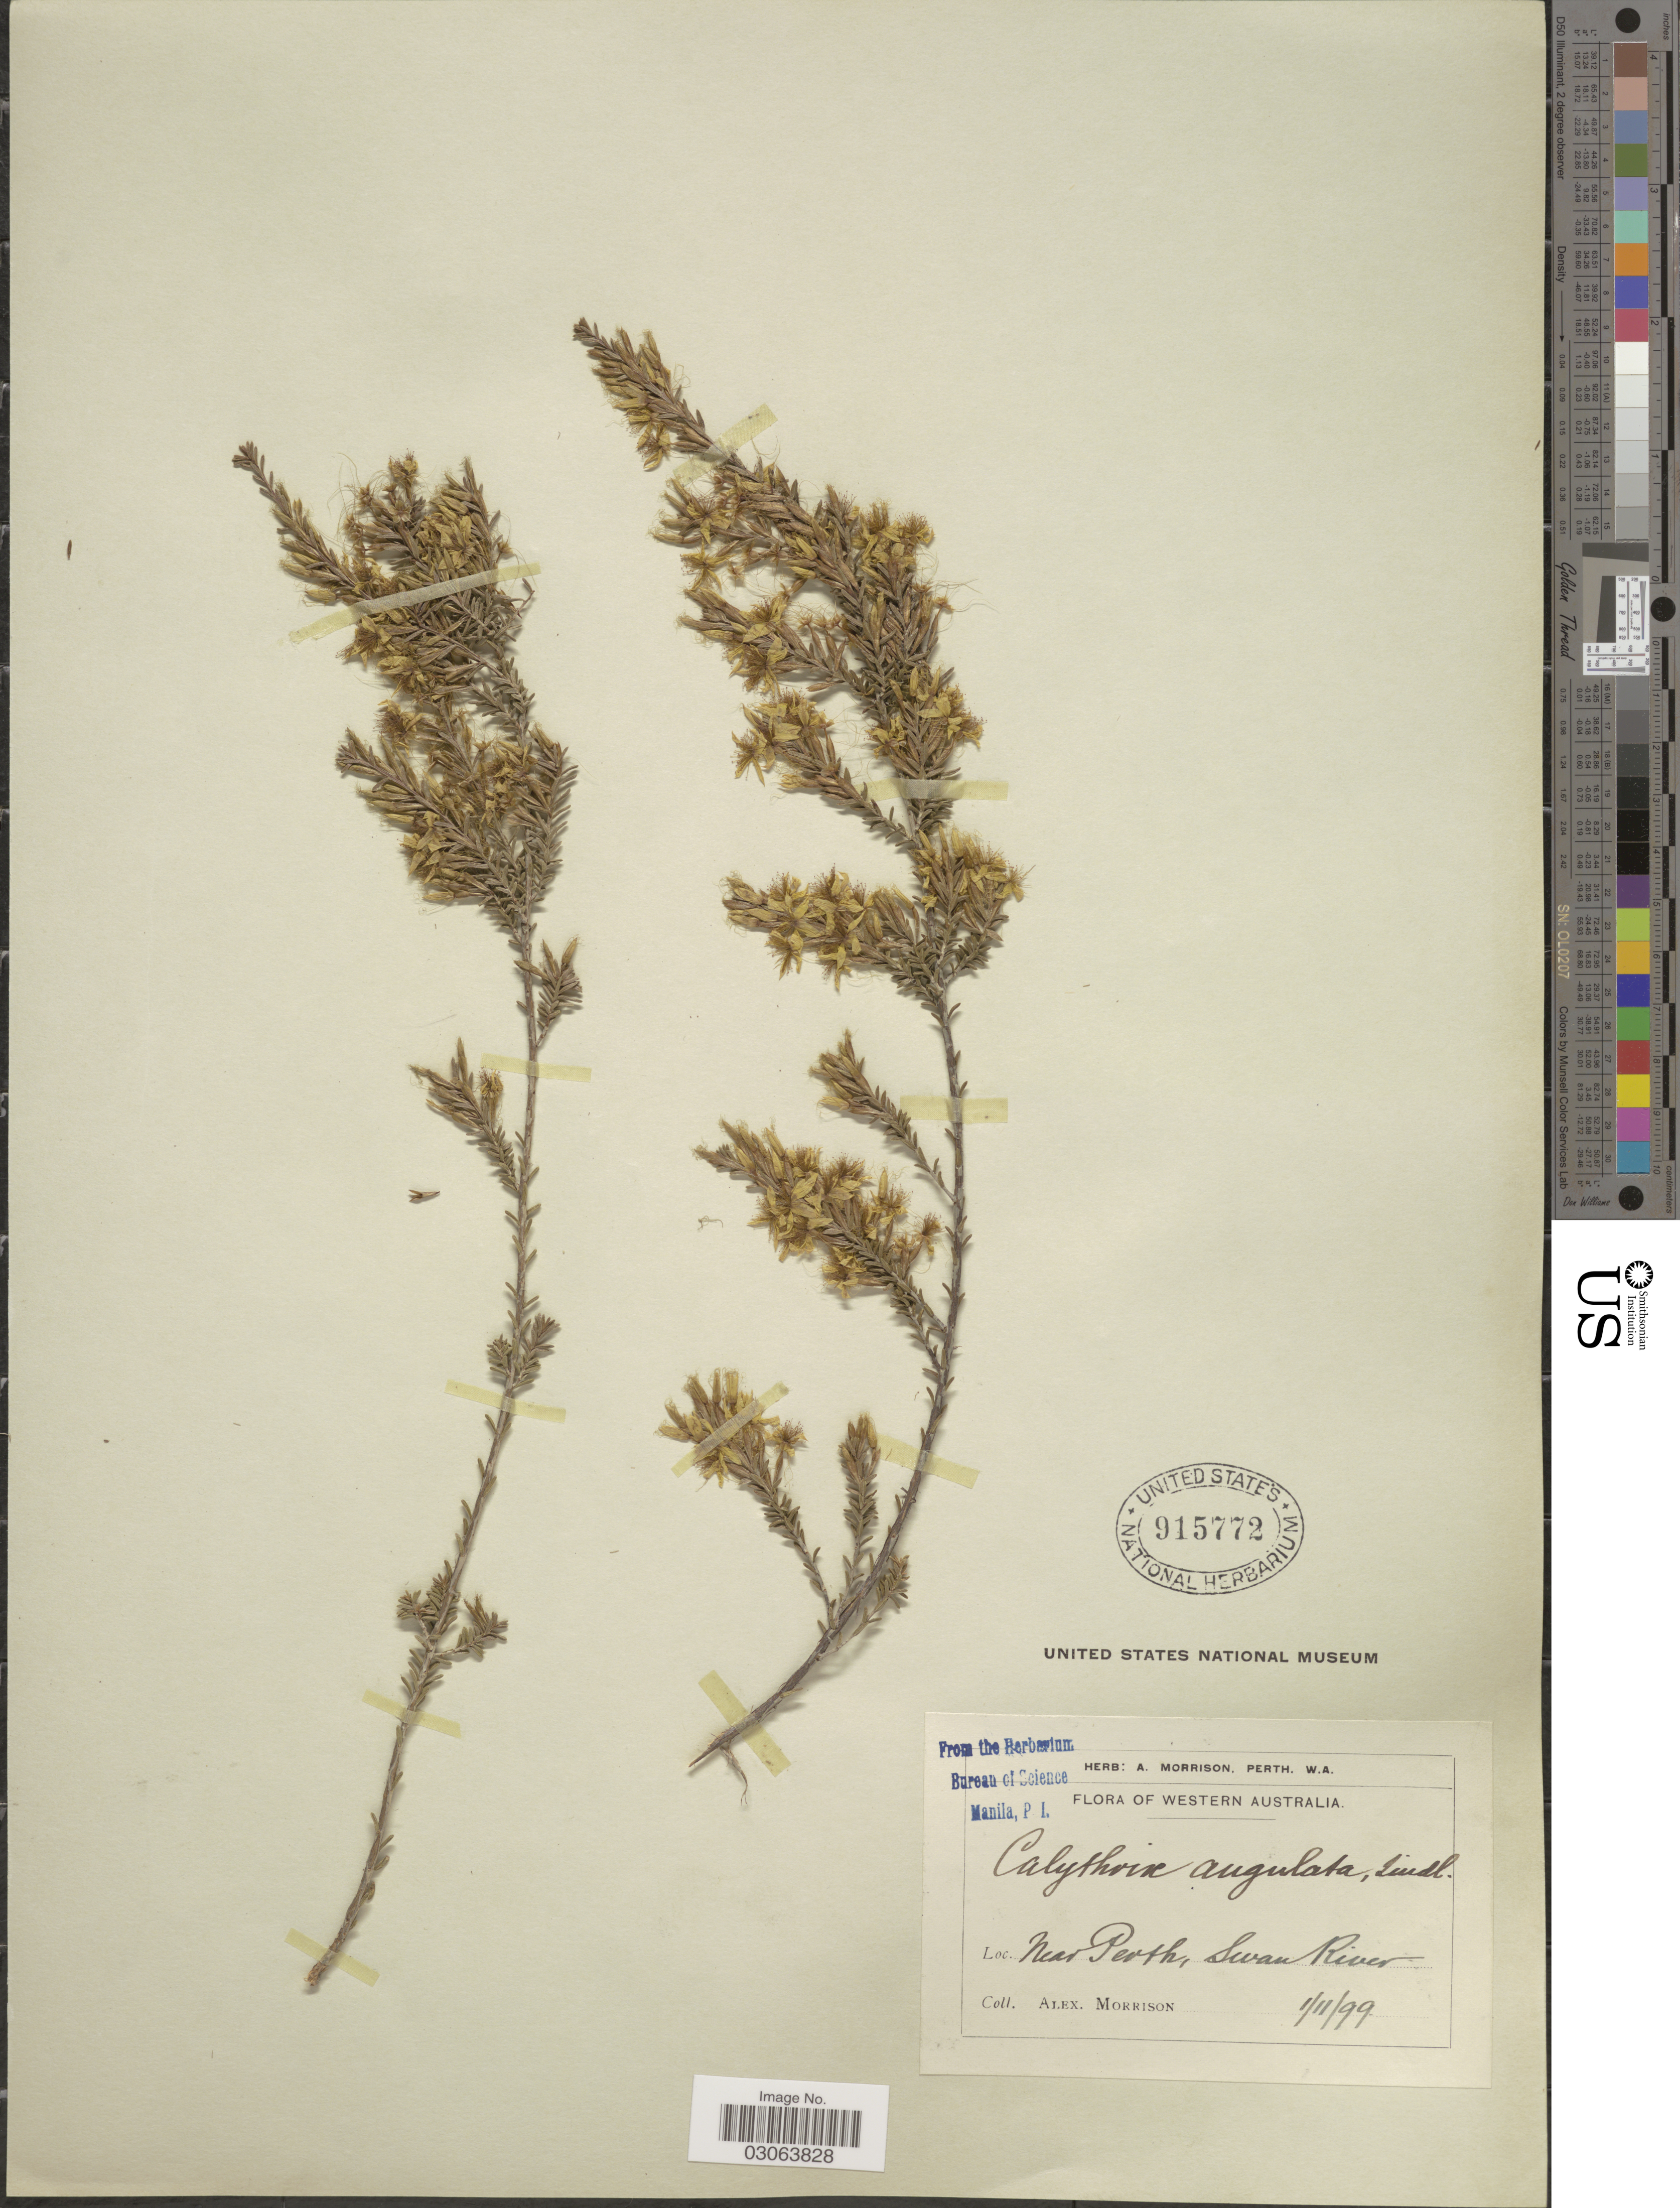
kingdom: Plantae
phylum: Tracheophyta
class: Magnoliopsida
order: Myrtales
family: Myrtaceae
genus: Calytrix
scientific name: Calytrix angulata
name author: Lindl.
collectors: A. Morrison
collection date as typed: Transcribed d/m/y: 1/11/99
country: Australia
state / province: Western Australia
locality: Near Perth, Swan River.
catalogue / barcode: US 915772